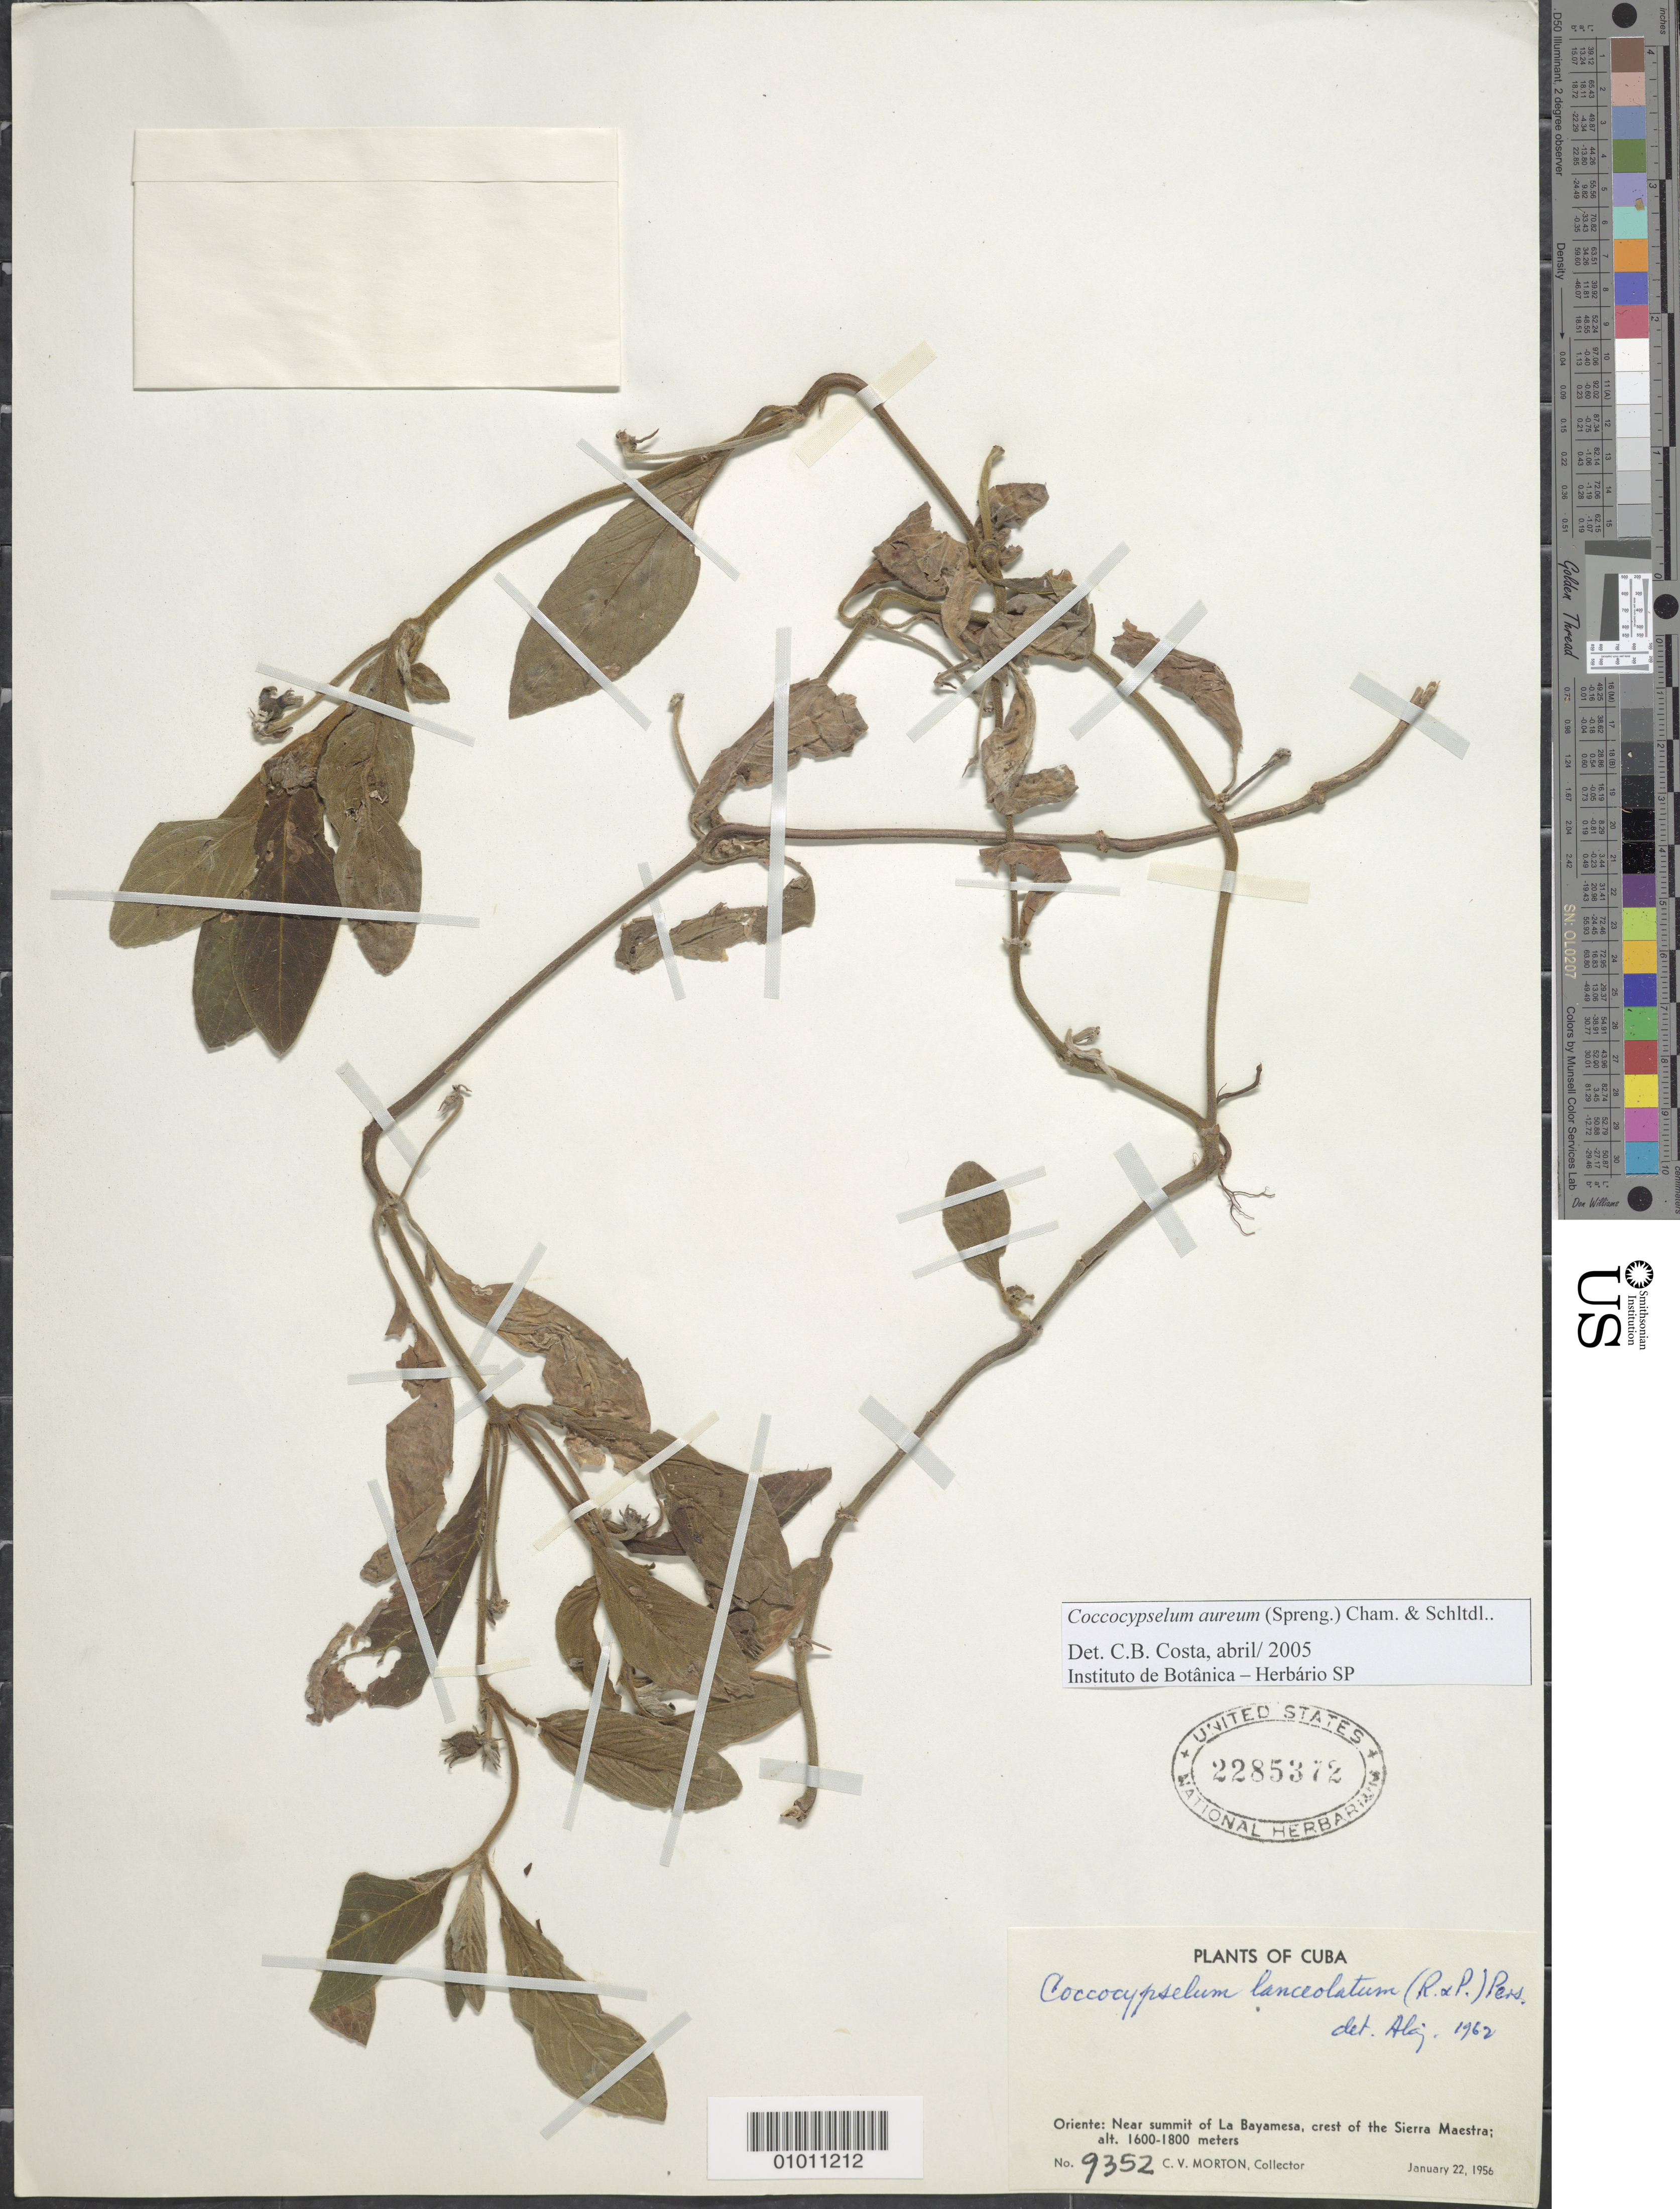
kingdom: Plantae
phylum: Tracheophyta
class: Magnoliopsida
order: Gentianales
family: Rubiaceae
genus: Coccocypselum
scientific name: Coccocypselum aureum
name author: (Spreng.) Cham. & Schltdl.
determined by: Costa, C. B.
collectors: C. V. Morton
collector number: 9352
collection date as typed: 22 Jan 1956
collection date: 1956-01-22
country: Cuba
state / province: Oriente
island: Cuba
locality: Near summit of La Bayamesa, crest of the Sierra Maestra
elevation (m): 1600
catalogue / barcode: US 2285372